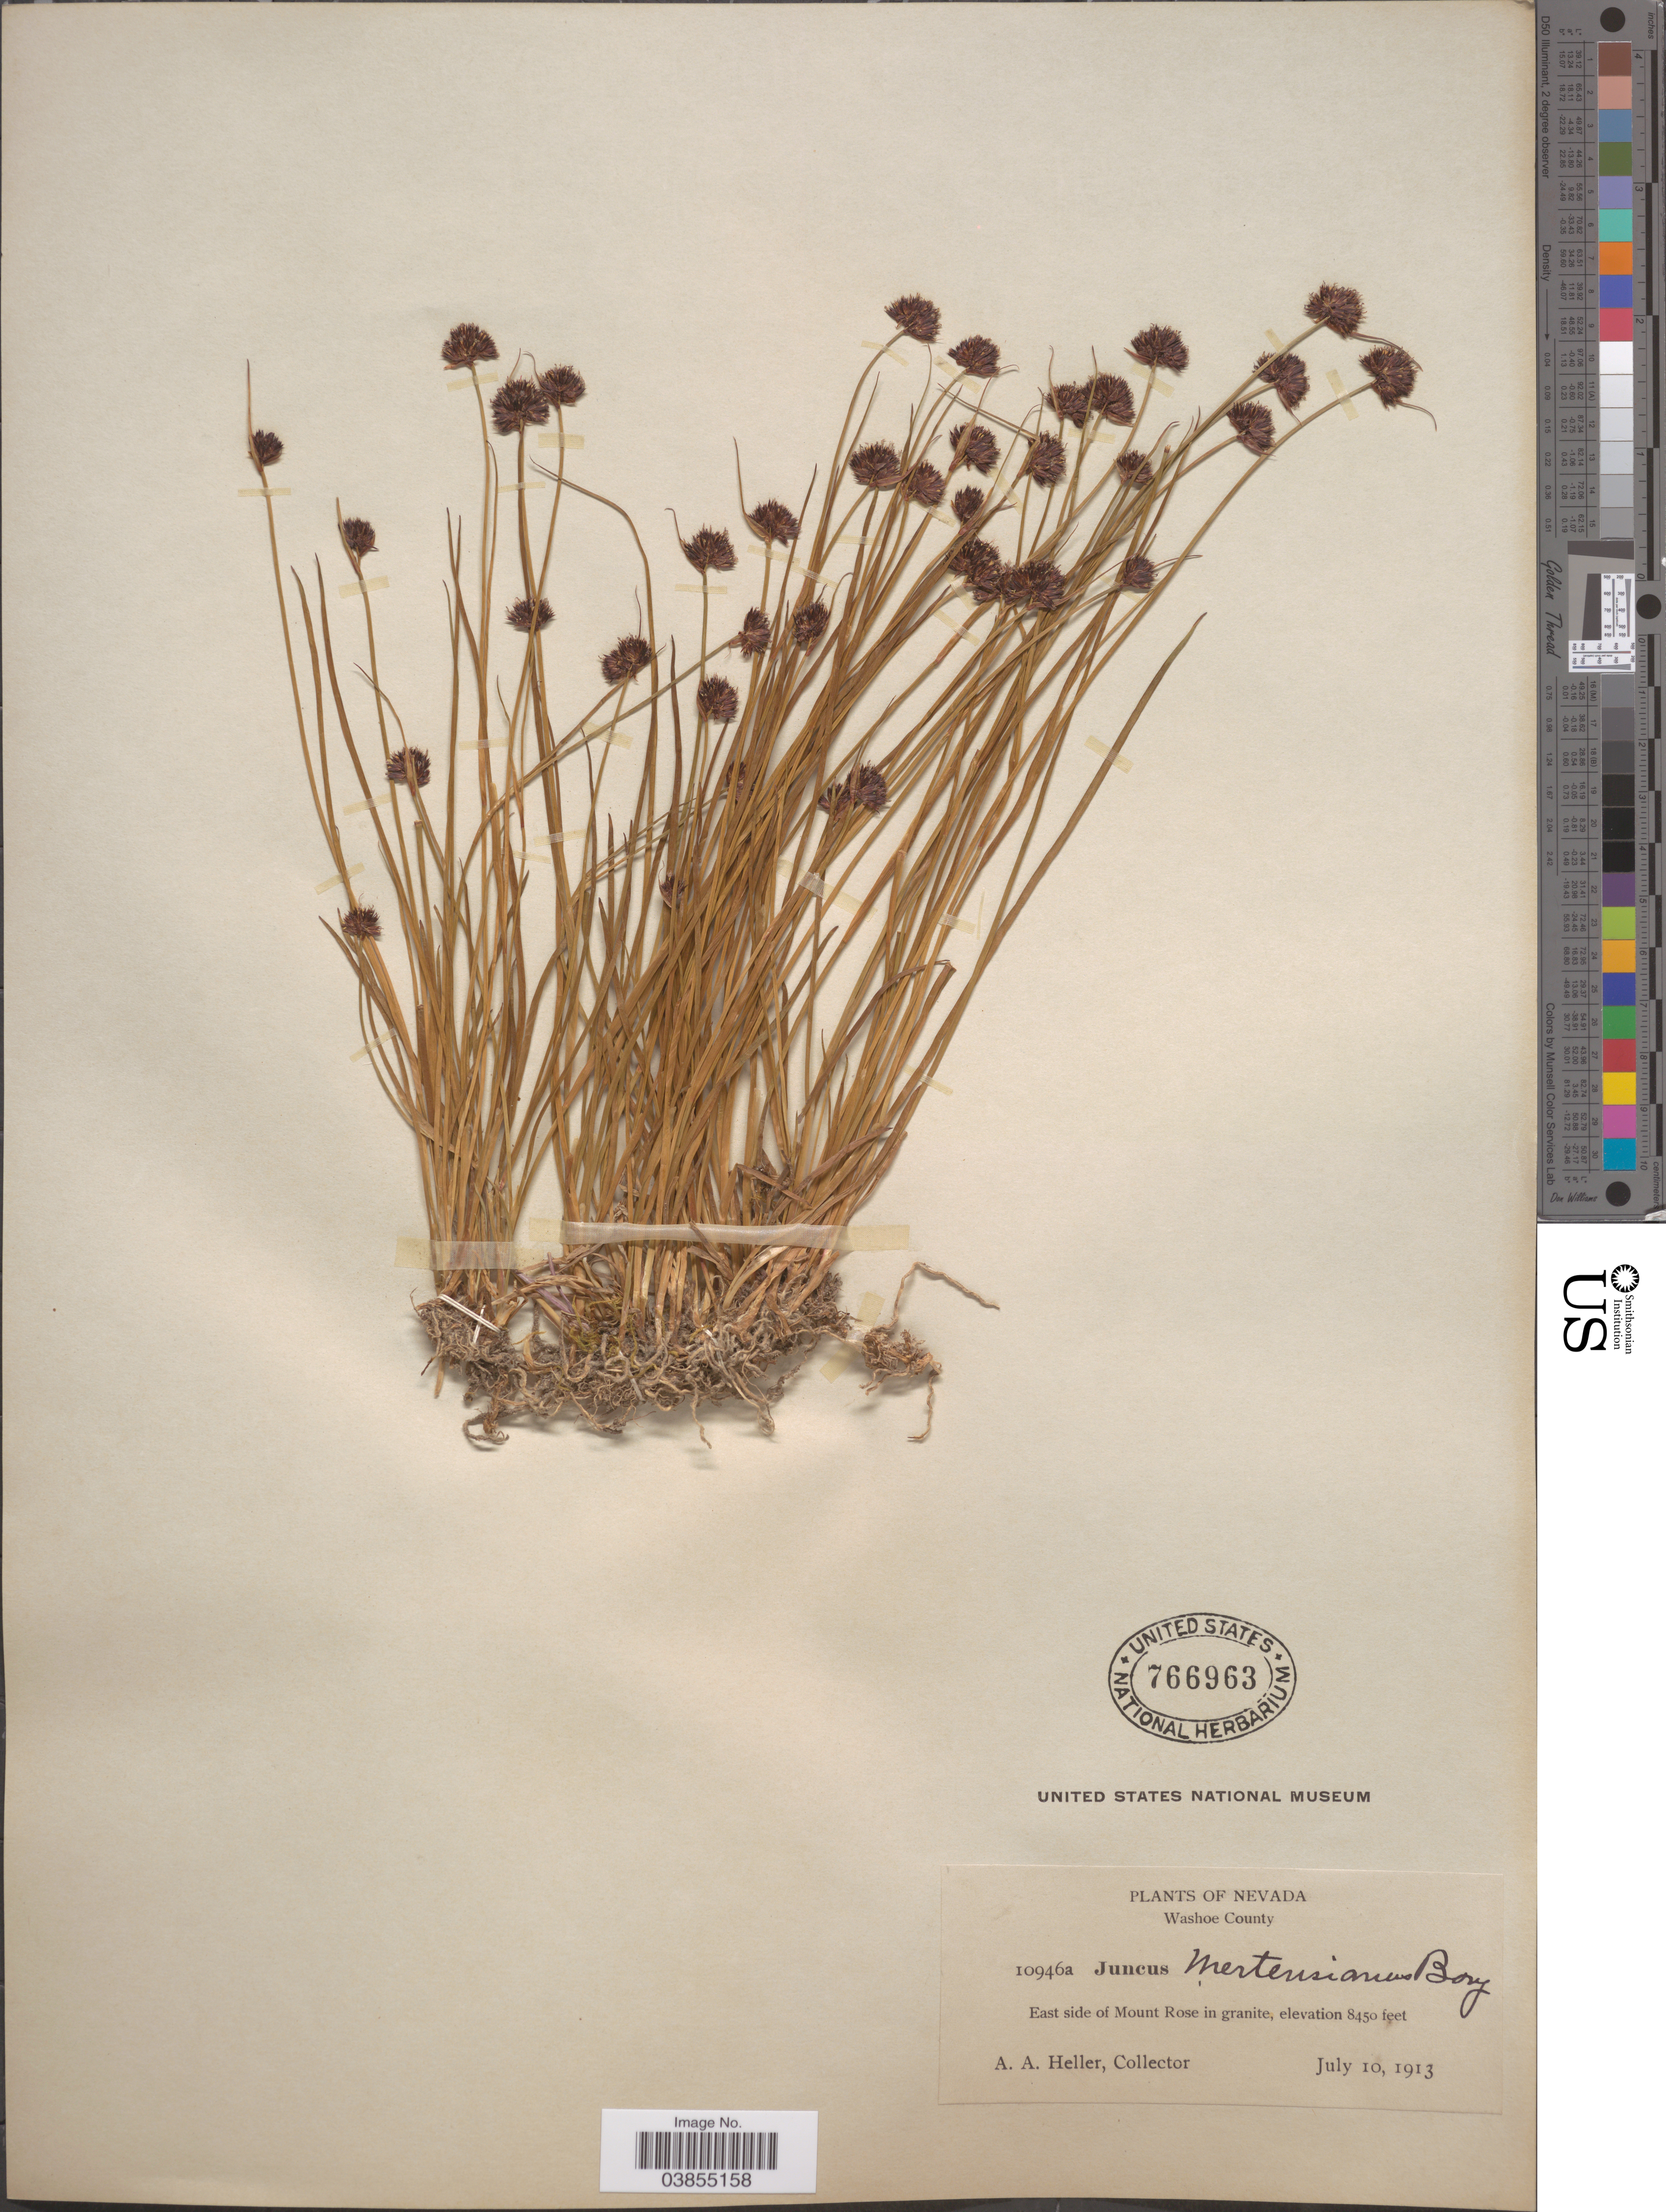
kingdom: Plantae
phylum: Tracheophyta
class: Liliopsida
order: Poales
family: Juncaceae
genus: Juncus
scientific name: Juncus mertensianus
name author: Bong.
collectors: A. A. Heller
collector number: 10946a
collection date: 1913-07-10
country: United States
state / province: Nevada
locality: Washoe County. East side of Mount Rose in granite.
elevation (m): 2576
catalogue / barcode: US 766963